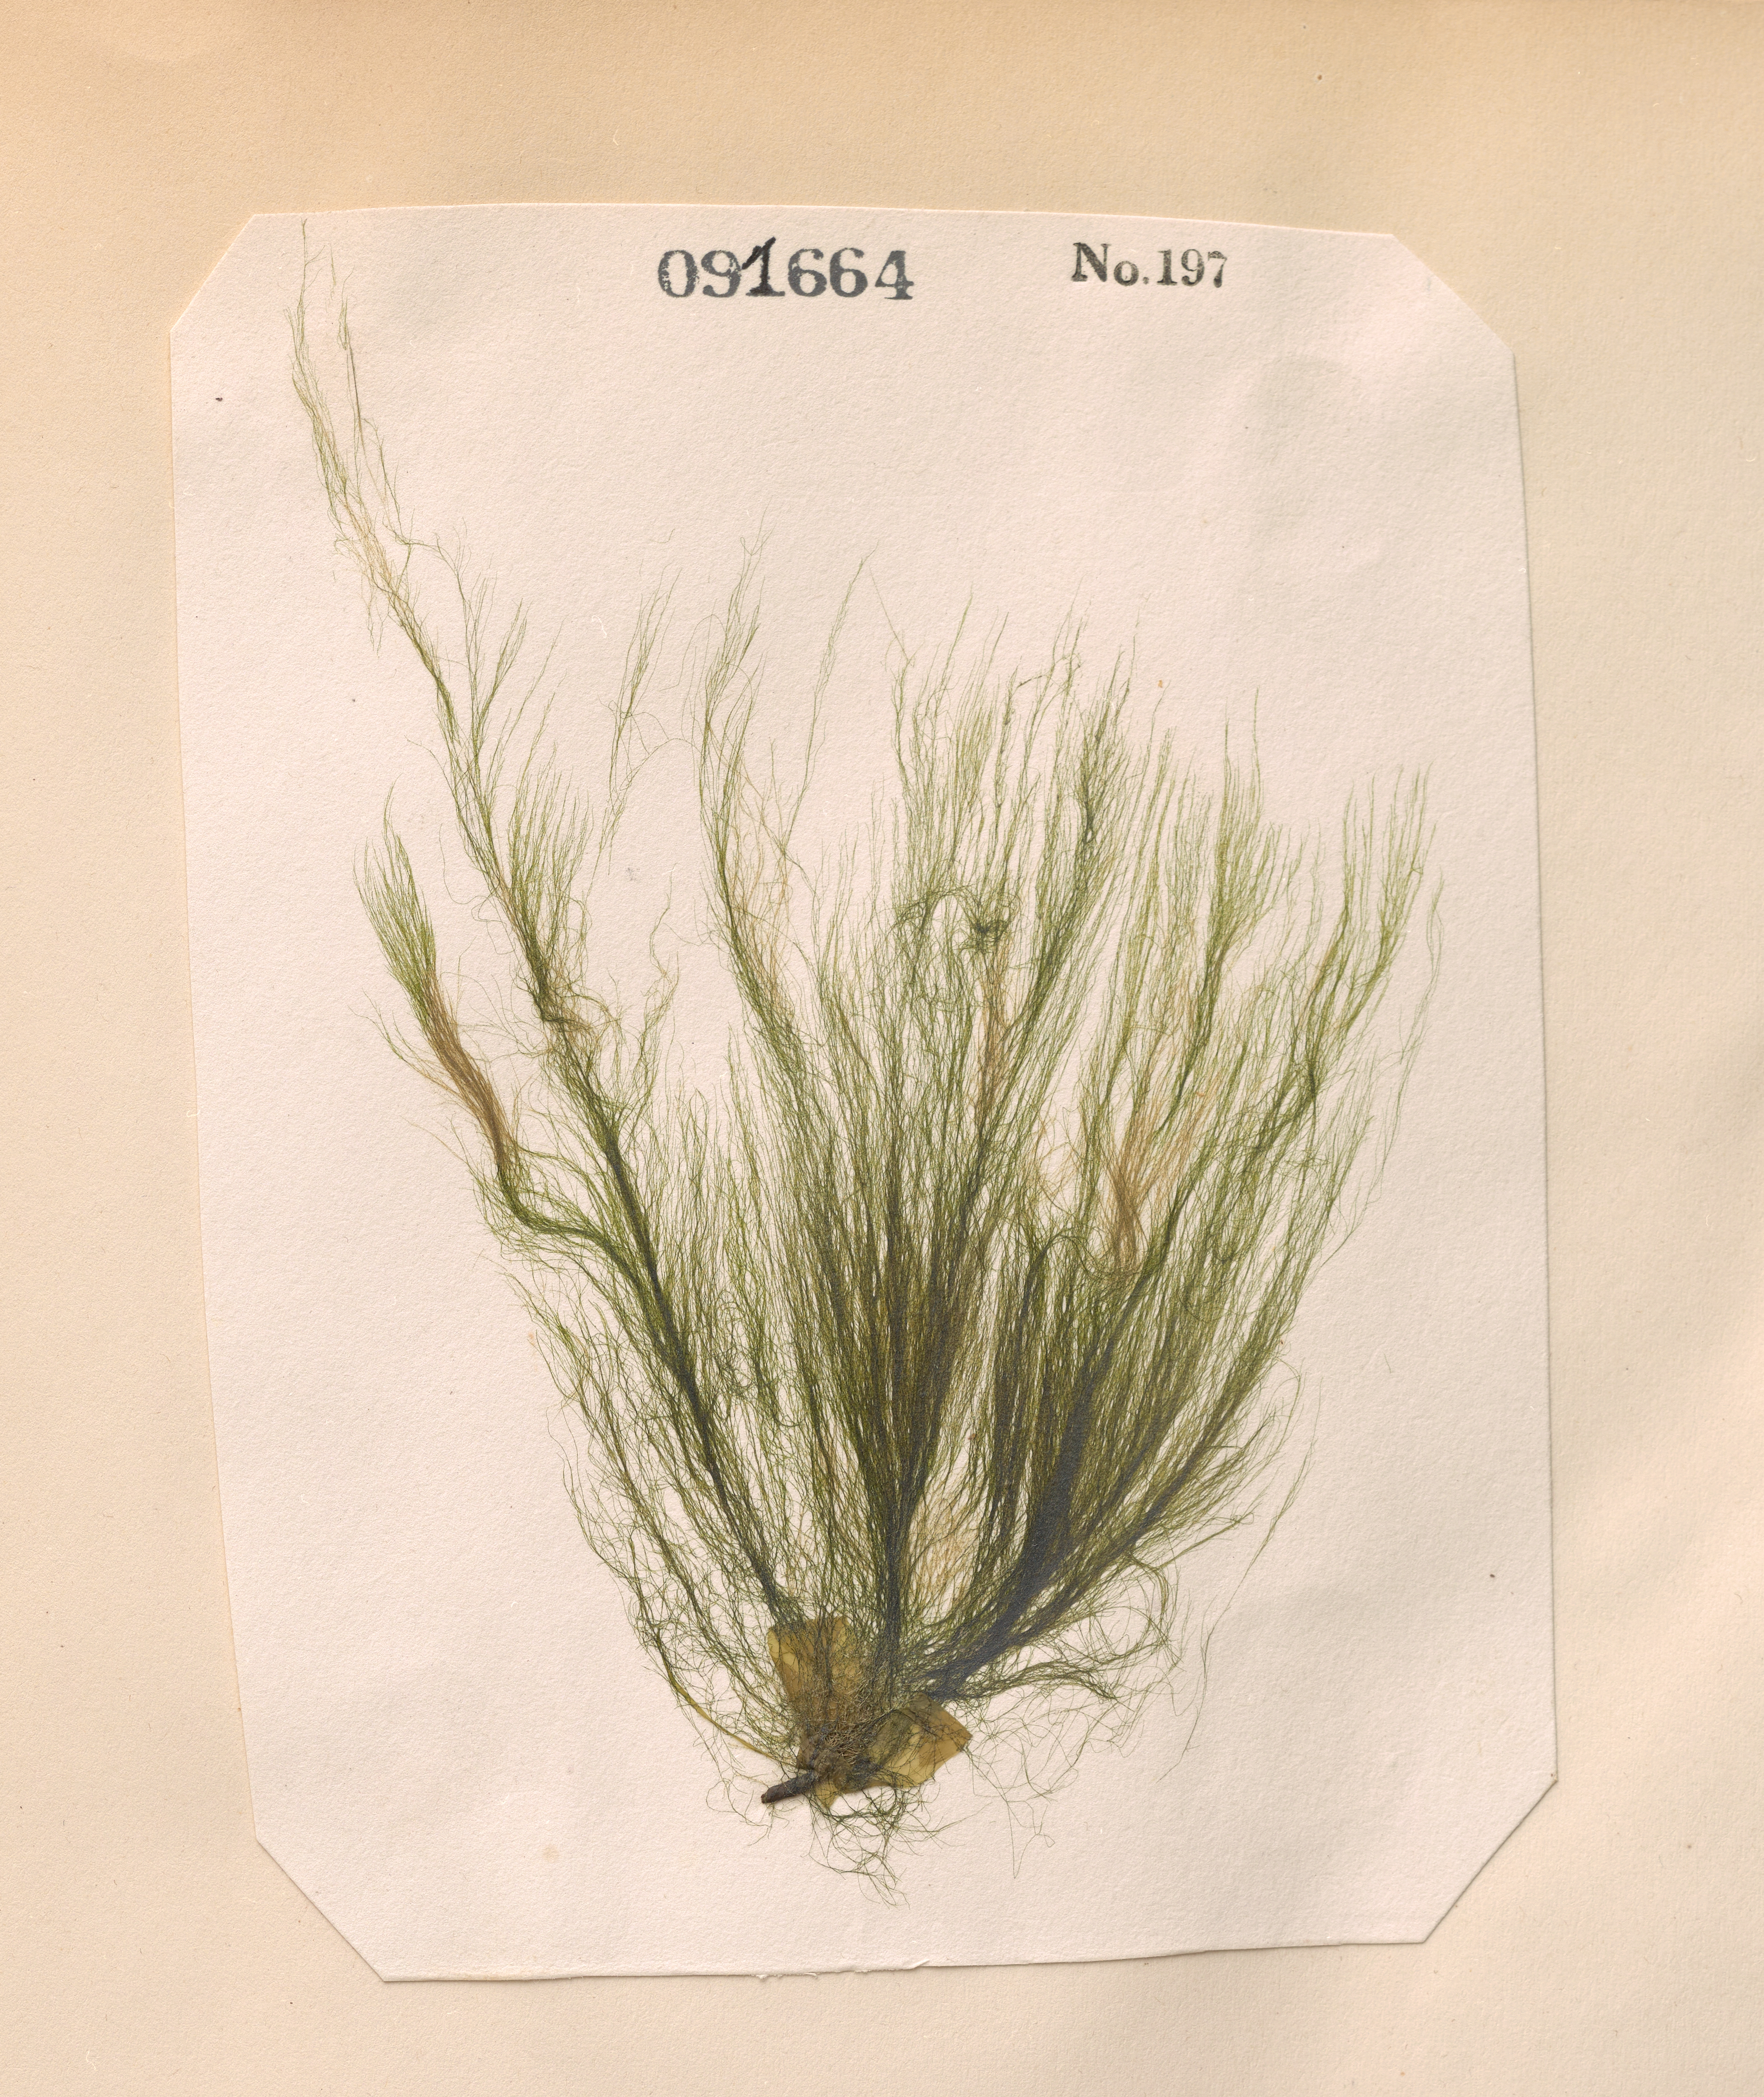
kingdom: Plantae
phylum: Chlorophyta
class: Ulvophyceae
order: Cladophorales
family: Cladophoraceae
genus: Cladophora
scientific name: Cladophora rupestris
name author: (Roth) Kütz.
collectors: C. Durant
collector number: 197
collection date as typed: Sum 1850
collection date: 1850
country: United States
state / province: New York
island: Staten Island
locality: Floating Chapel, Hurlgate, Yellow Hook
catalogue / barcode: US 91664